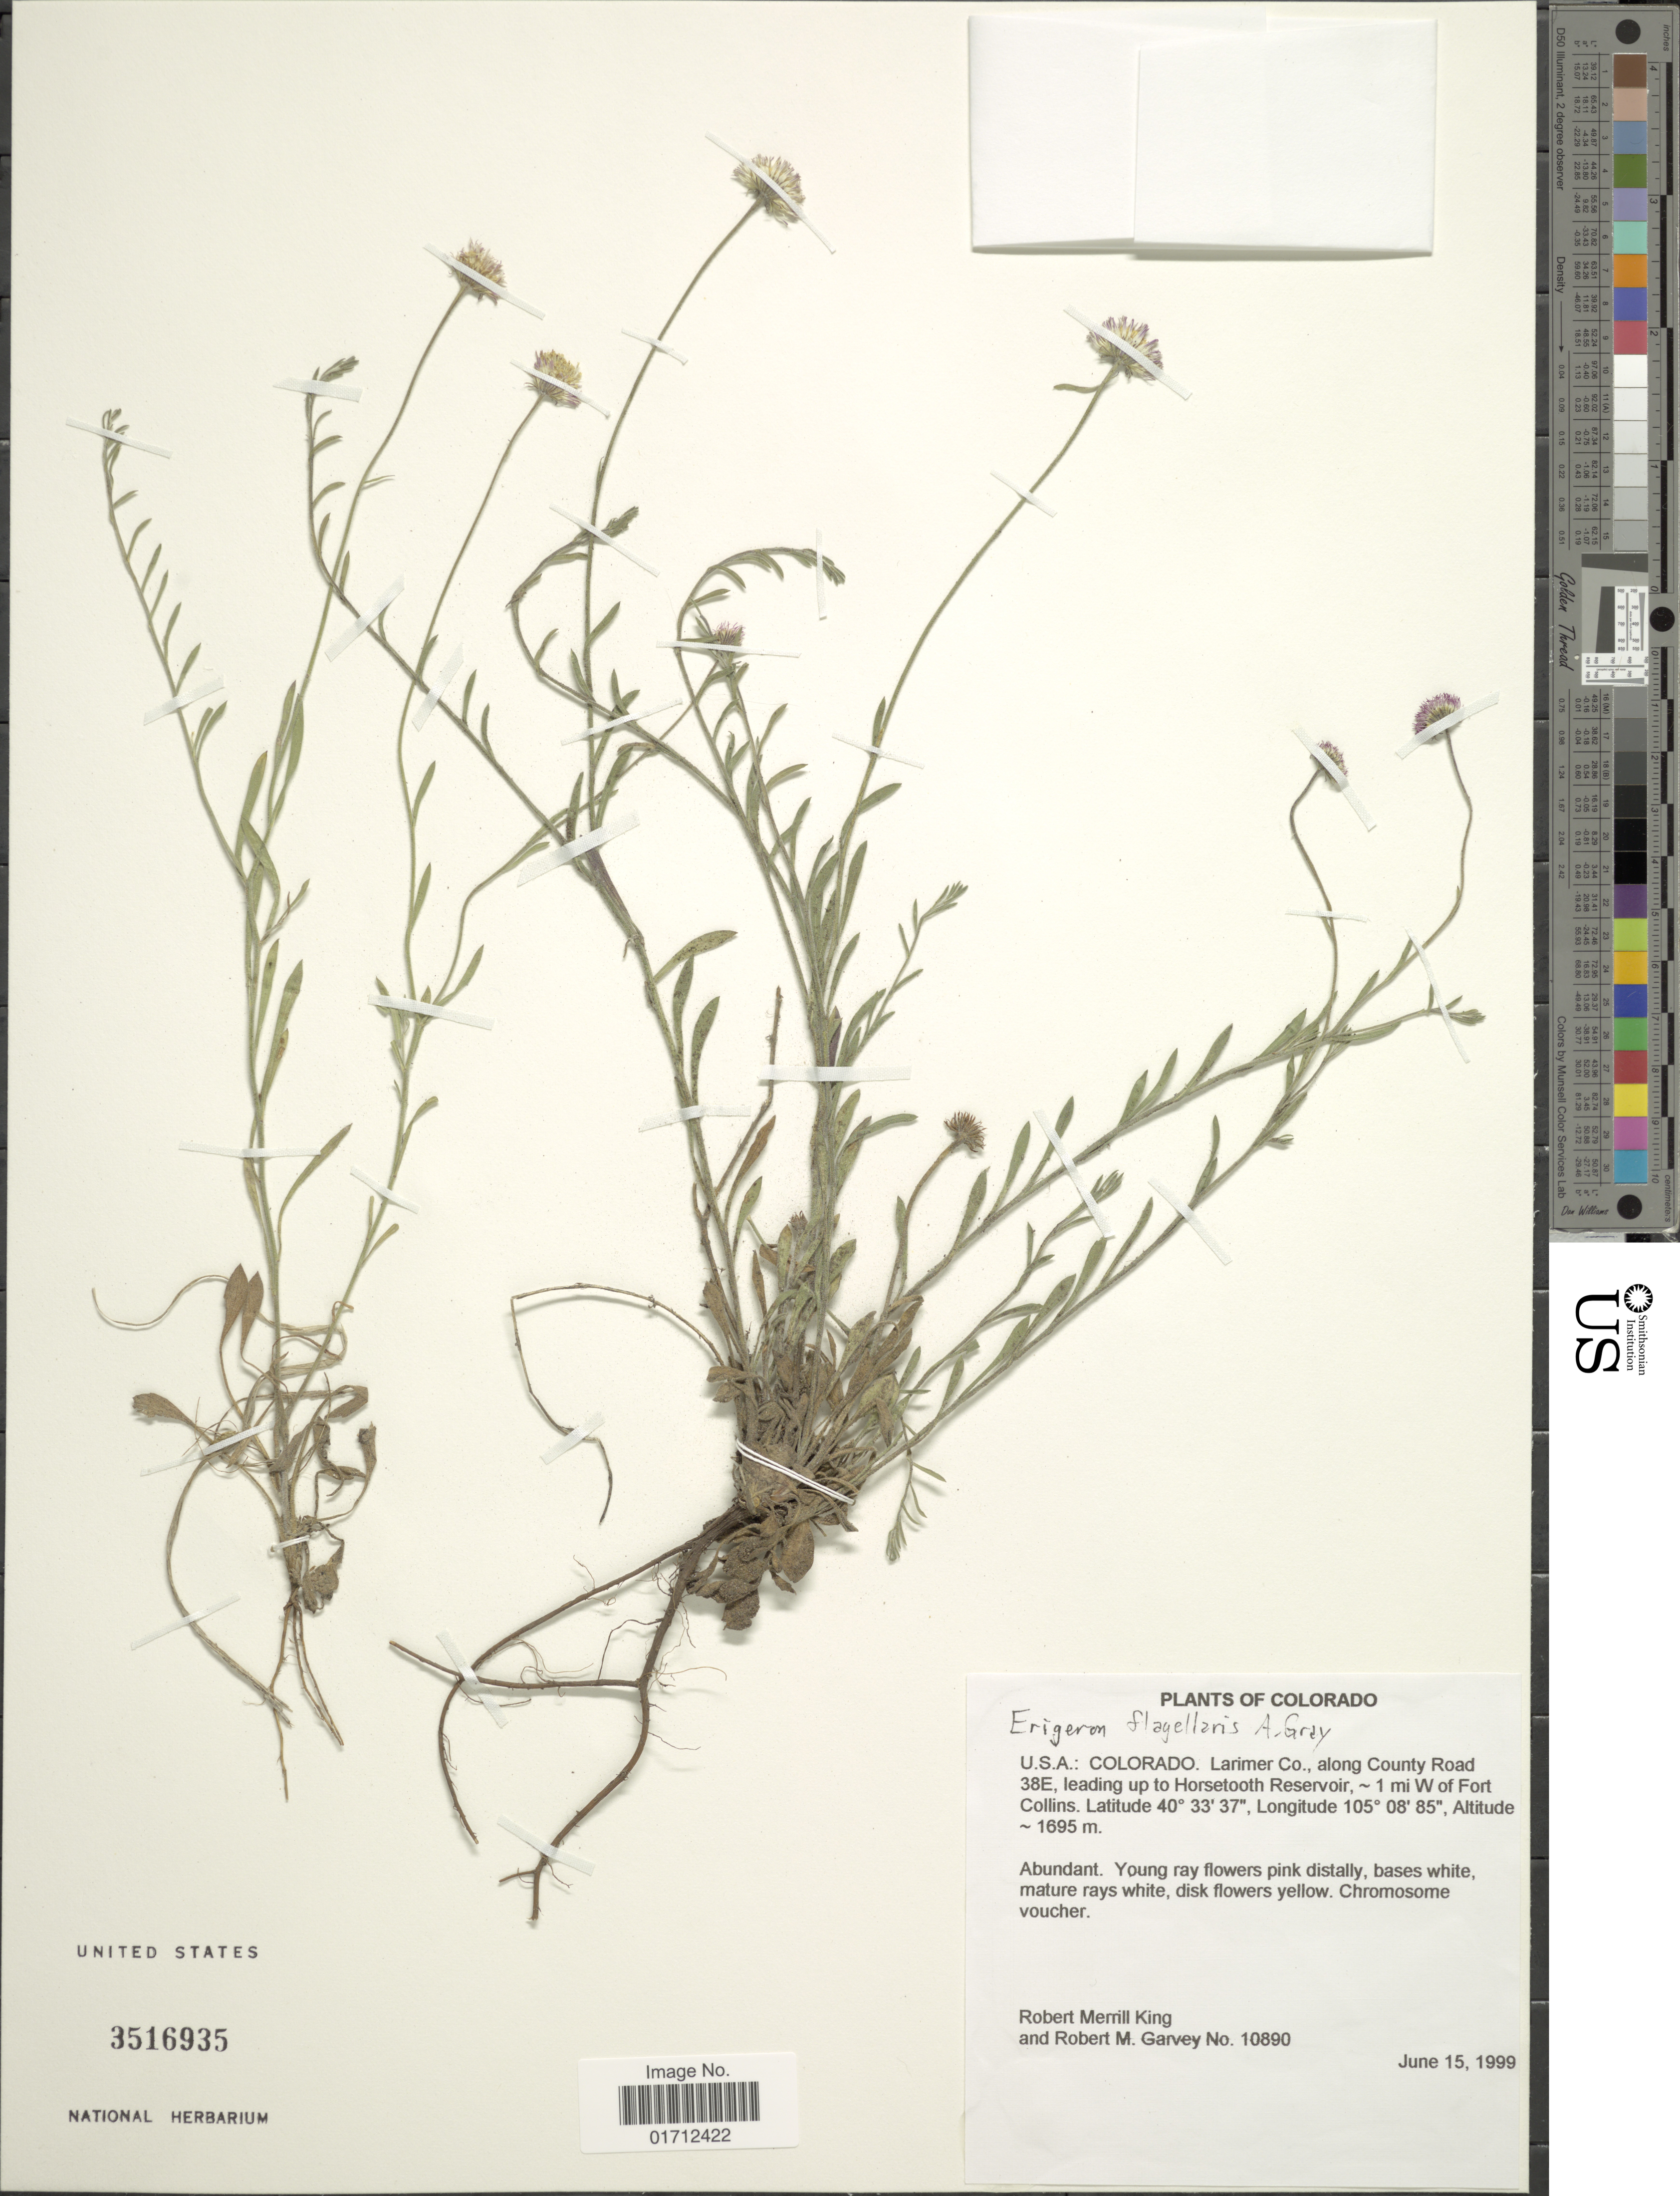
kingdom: Plantae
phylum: Tracheophyta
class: Magnoliopsida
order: Asterales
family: Asteraceae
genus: Erigeron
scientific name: Erigeron flagellaris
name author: A. Gray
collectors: R. M. King & R. Garvey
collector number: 10890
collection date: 1999-06-15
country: United States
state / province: Colorado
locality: Larimer Co., along County Road 38E, leading up to Horsetooth Reservoir, - 1 mi W of Fort Collins.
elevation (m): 1695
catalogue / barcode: US 3516935